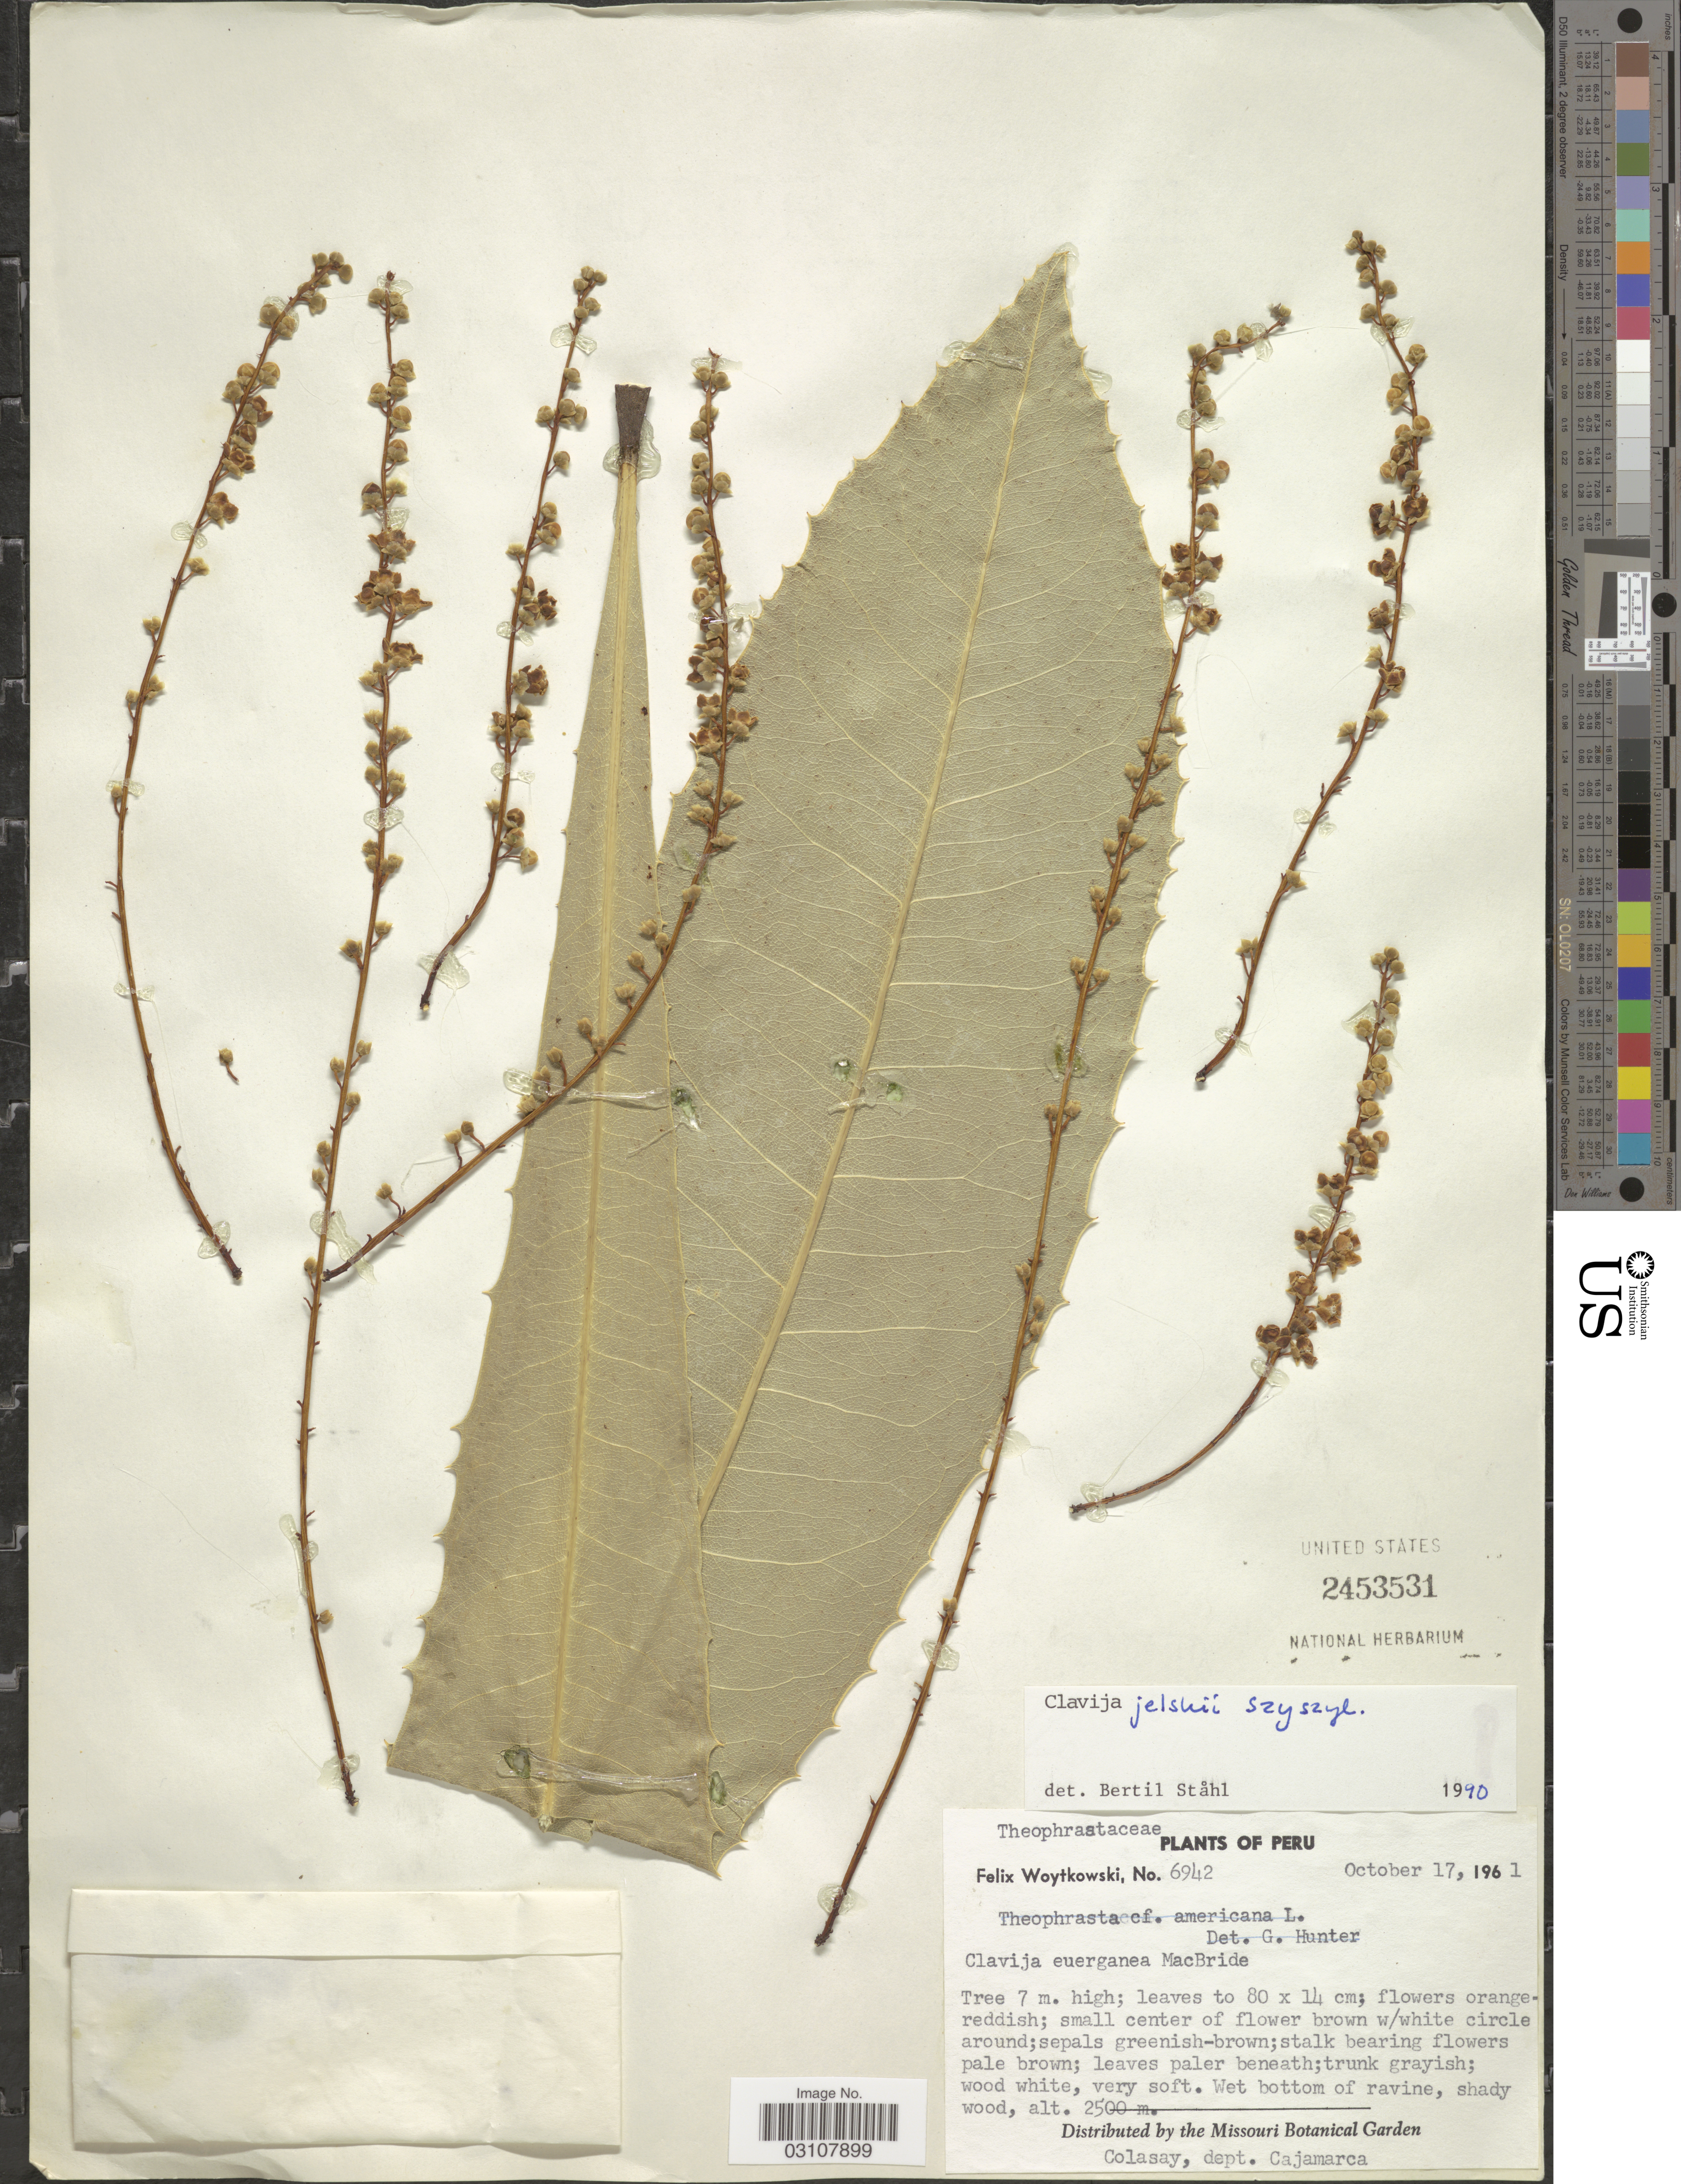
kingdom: Plantae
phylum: Tracheophyta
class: Magnoliopsida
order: Ericales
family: Primulaceae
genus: Clavija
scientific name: Clavija jelskii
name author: Szyszyl.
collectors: F. Woytkowski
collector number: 6942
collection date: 1961-10-17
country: Peru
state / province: Cajamarca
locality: Colasay, dept. Cajamarca.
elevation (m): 2500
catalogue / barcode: US 2453531